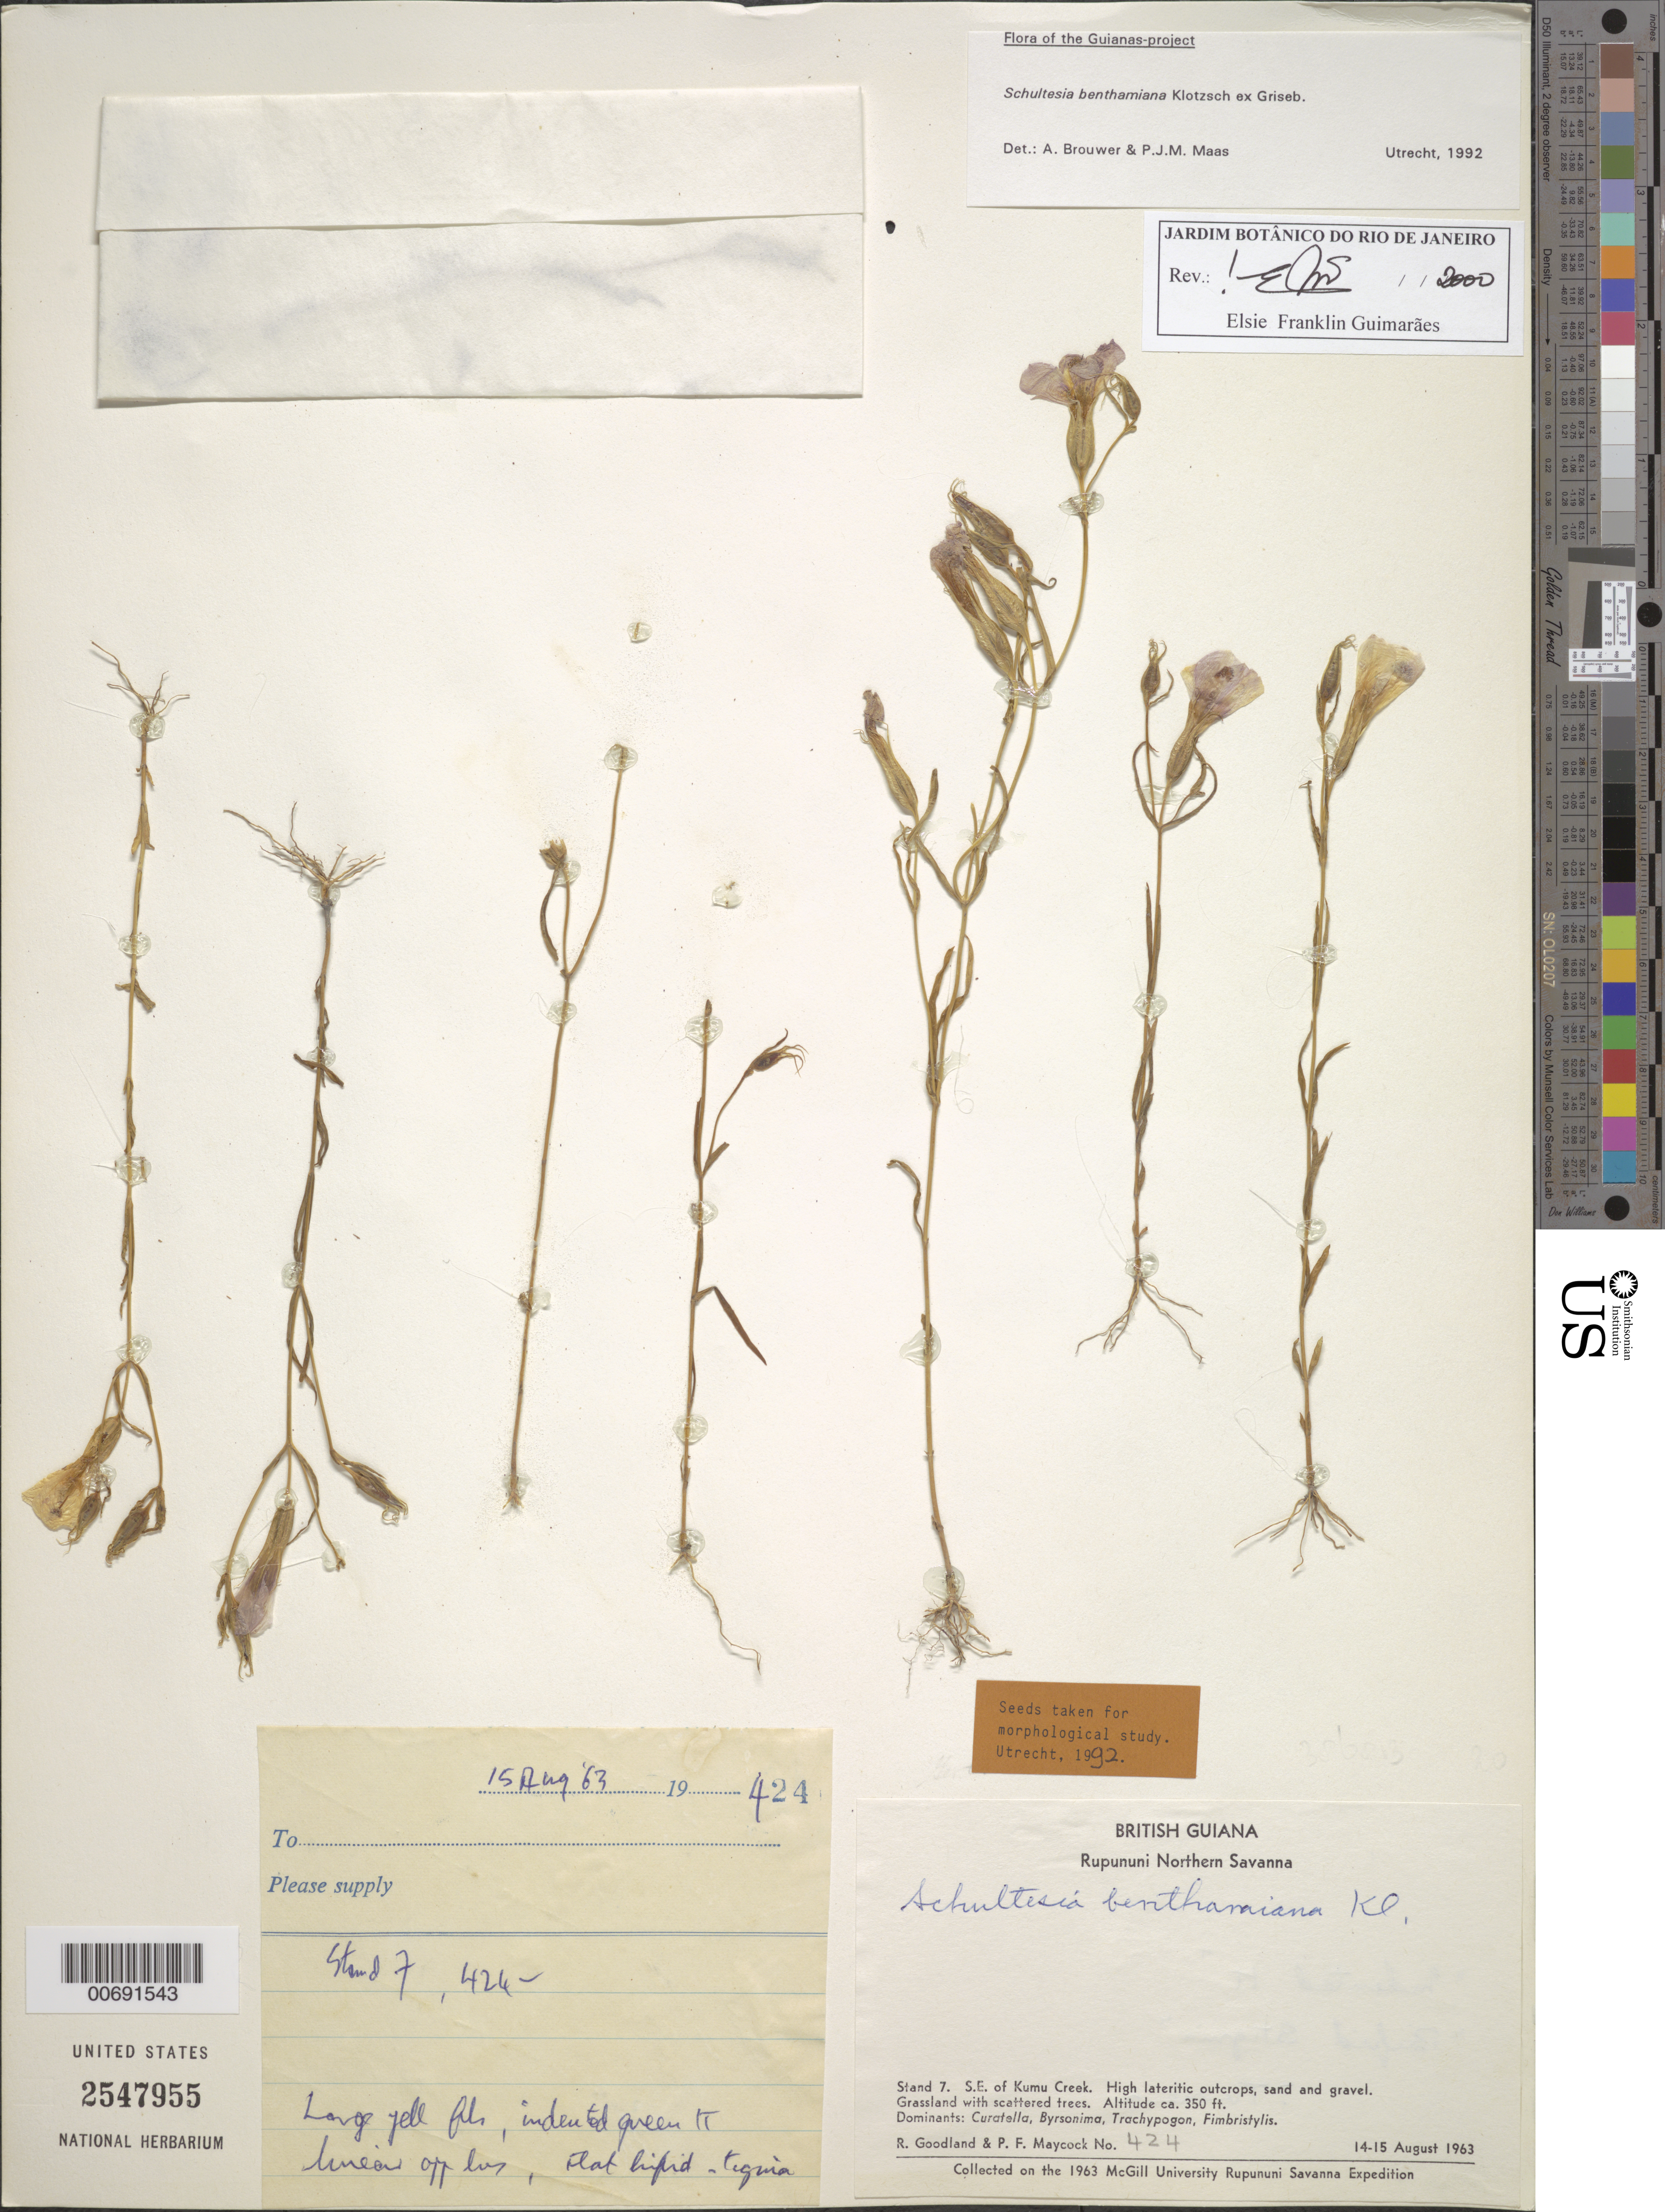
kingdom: Plantae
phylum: Tracheophyta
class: Magnoliopsida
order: Gentianales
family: Gentianaceae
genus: Schultesia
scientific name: Schultesia benthamiana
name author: Klotzsch ex Griseb.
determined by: Guimarães, E. F.; Machado, D.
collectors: R. Goodland & P. Maycock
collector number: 424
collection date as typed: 14-Aug-63 to 15-Aug-63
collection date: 1963-08-14/1963-08-15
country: Guyana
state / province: U. Takutu-U. Essequibo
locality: Rupununi Northern Savanna, SE of Kumu Creek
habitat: High lateritic outcrops, sand & gravel. grassland scattered with trees. Dominants: Curatella, Byrsonima, Trachypogon, Fimbristylis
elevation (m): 107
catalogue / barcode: US 2547955